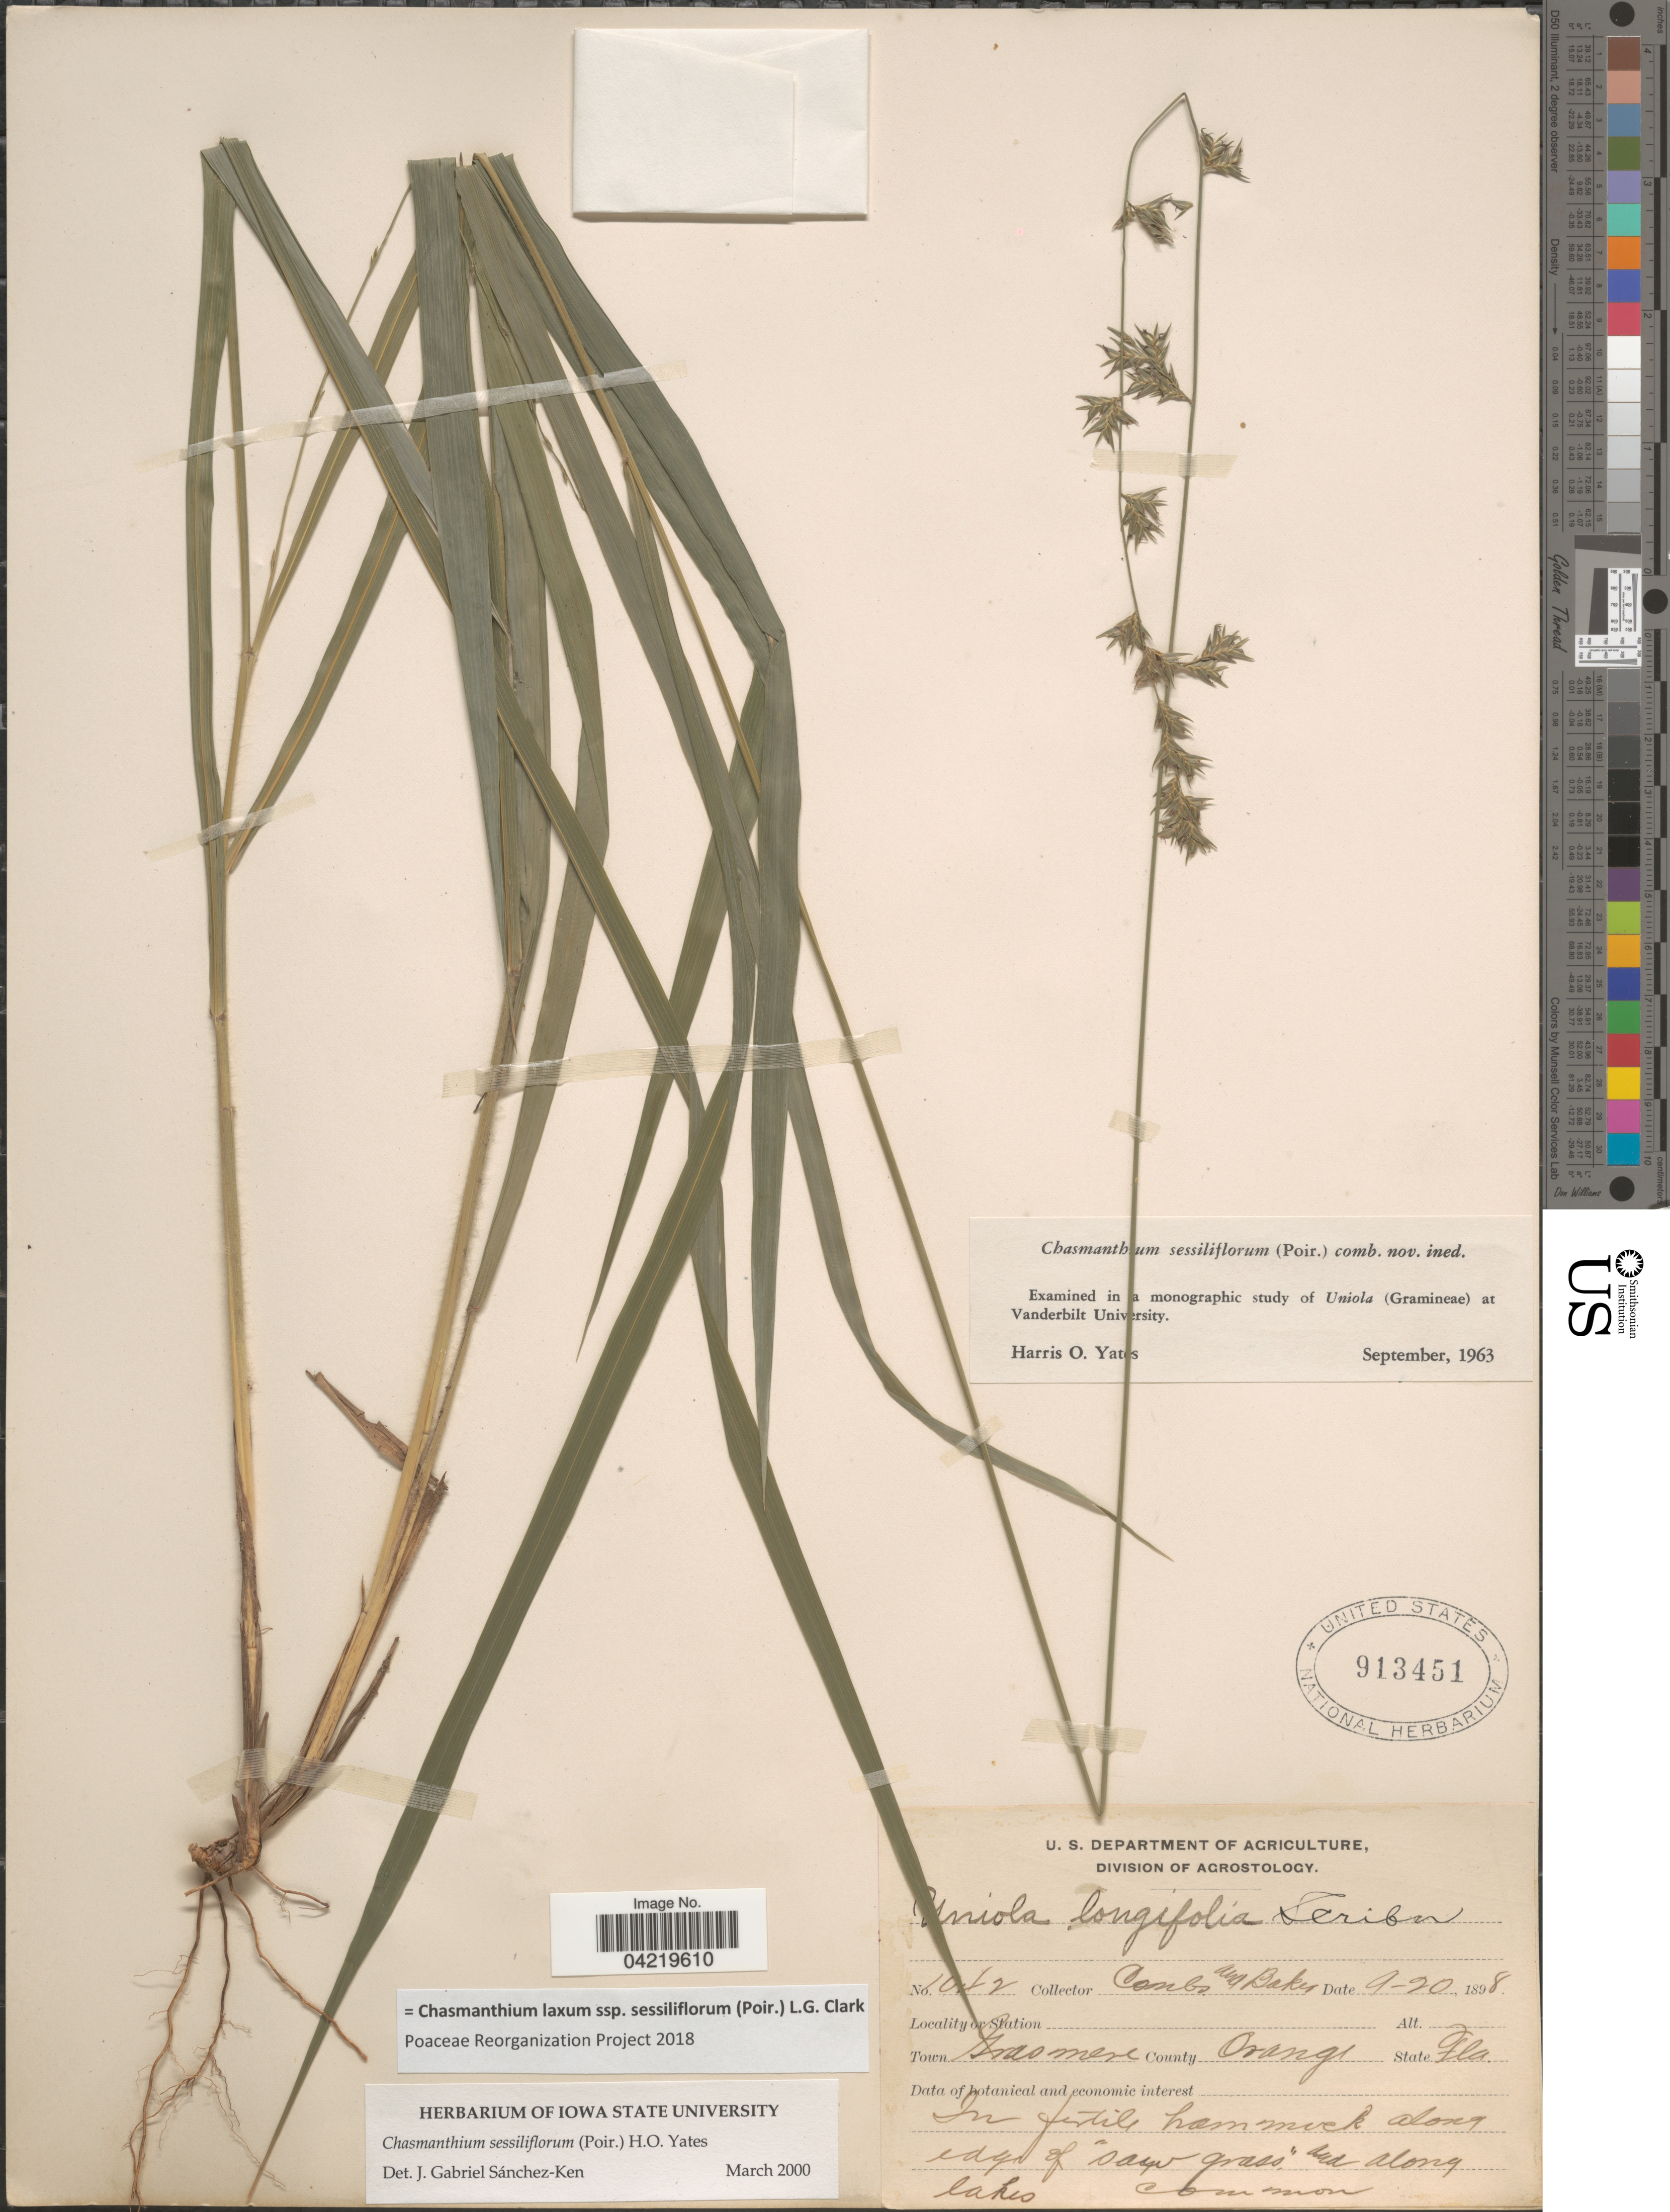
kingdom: Plantae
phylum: Tracheophyta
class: Liliopsida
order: Poales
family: Poaceae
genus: Chasmanthium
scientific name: Chasmanthium laxum subsp. sessiliflorum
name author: (L.) H.O. Yates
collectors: -. Combs & Baker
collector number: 1042*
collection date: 1898-09-20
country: United States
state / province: Florida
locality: Town Grasmere. County Orange.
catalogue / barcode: US 913451